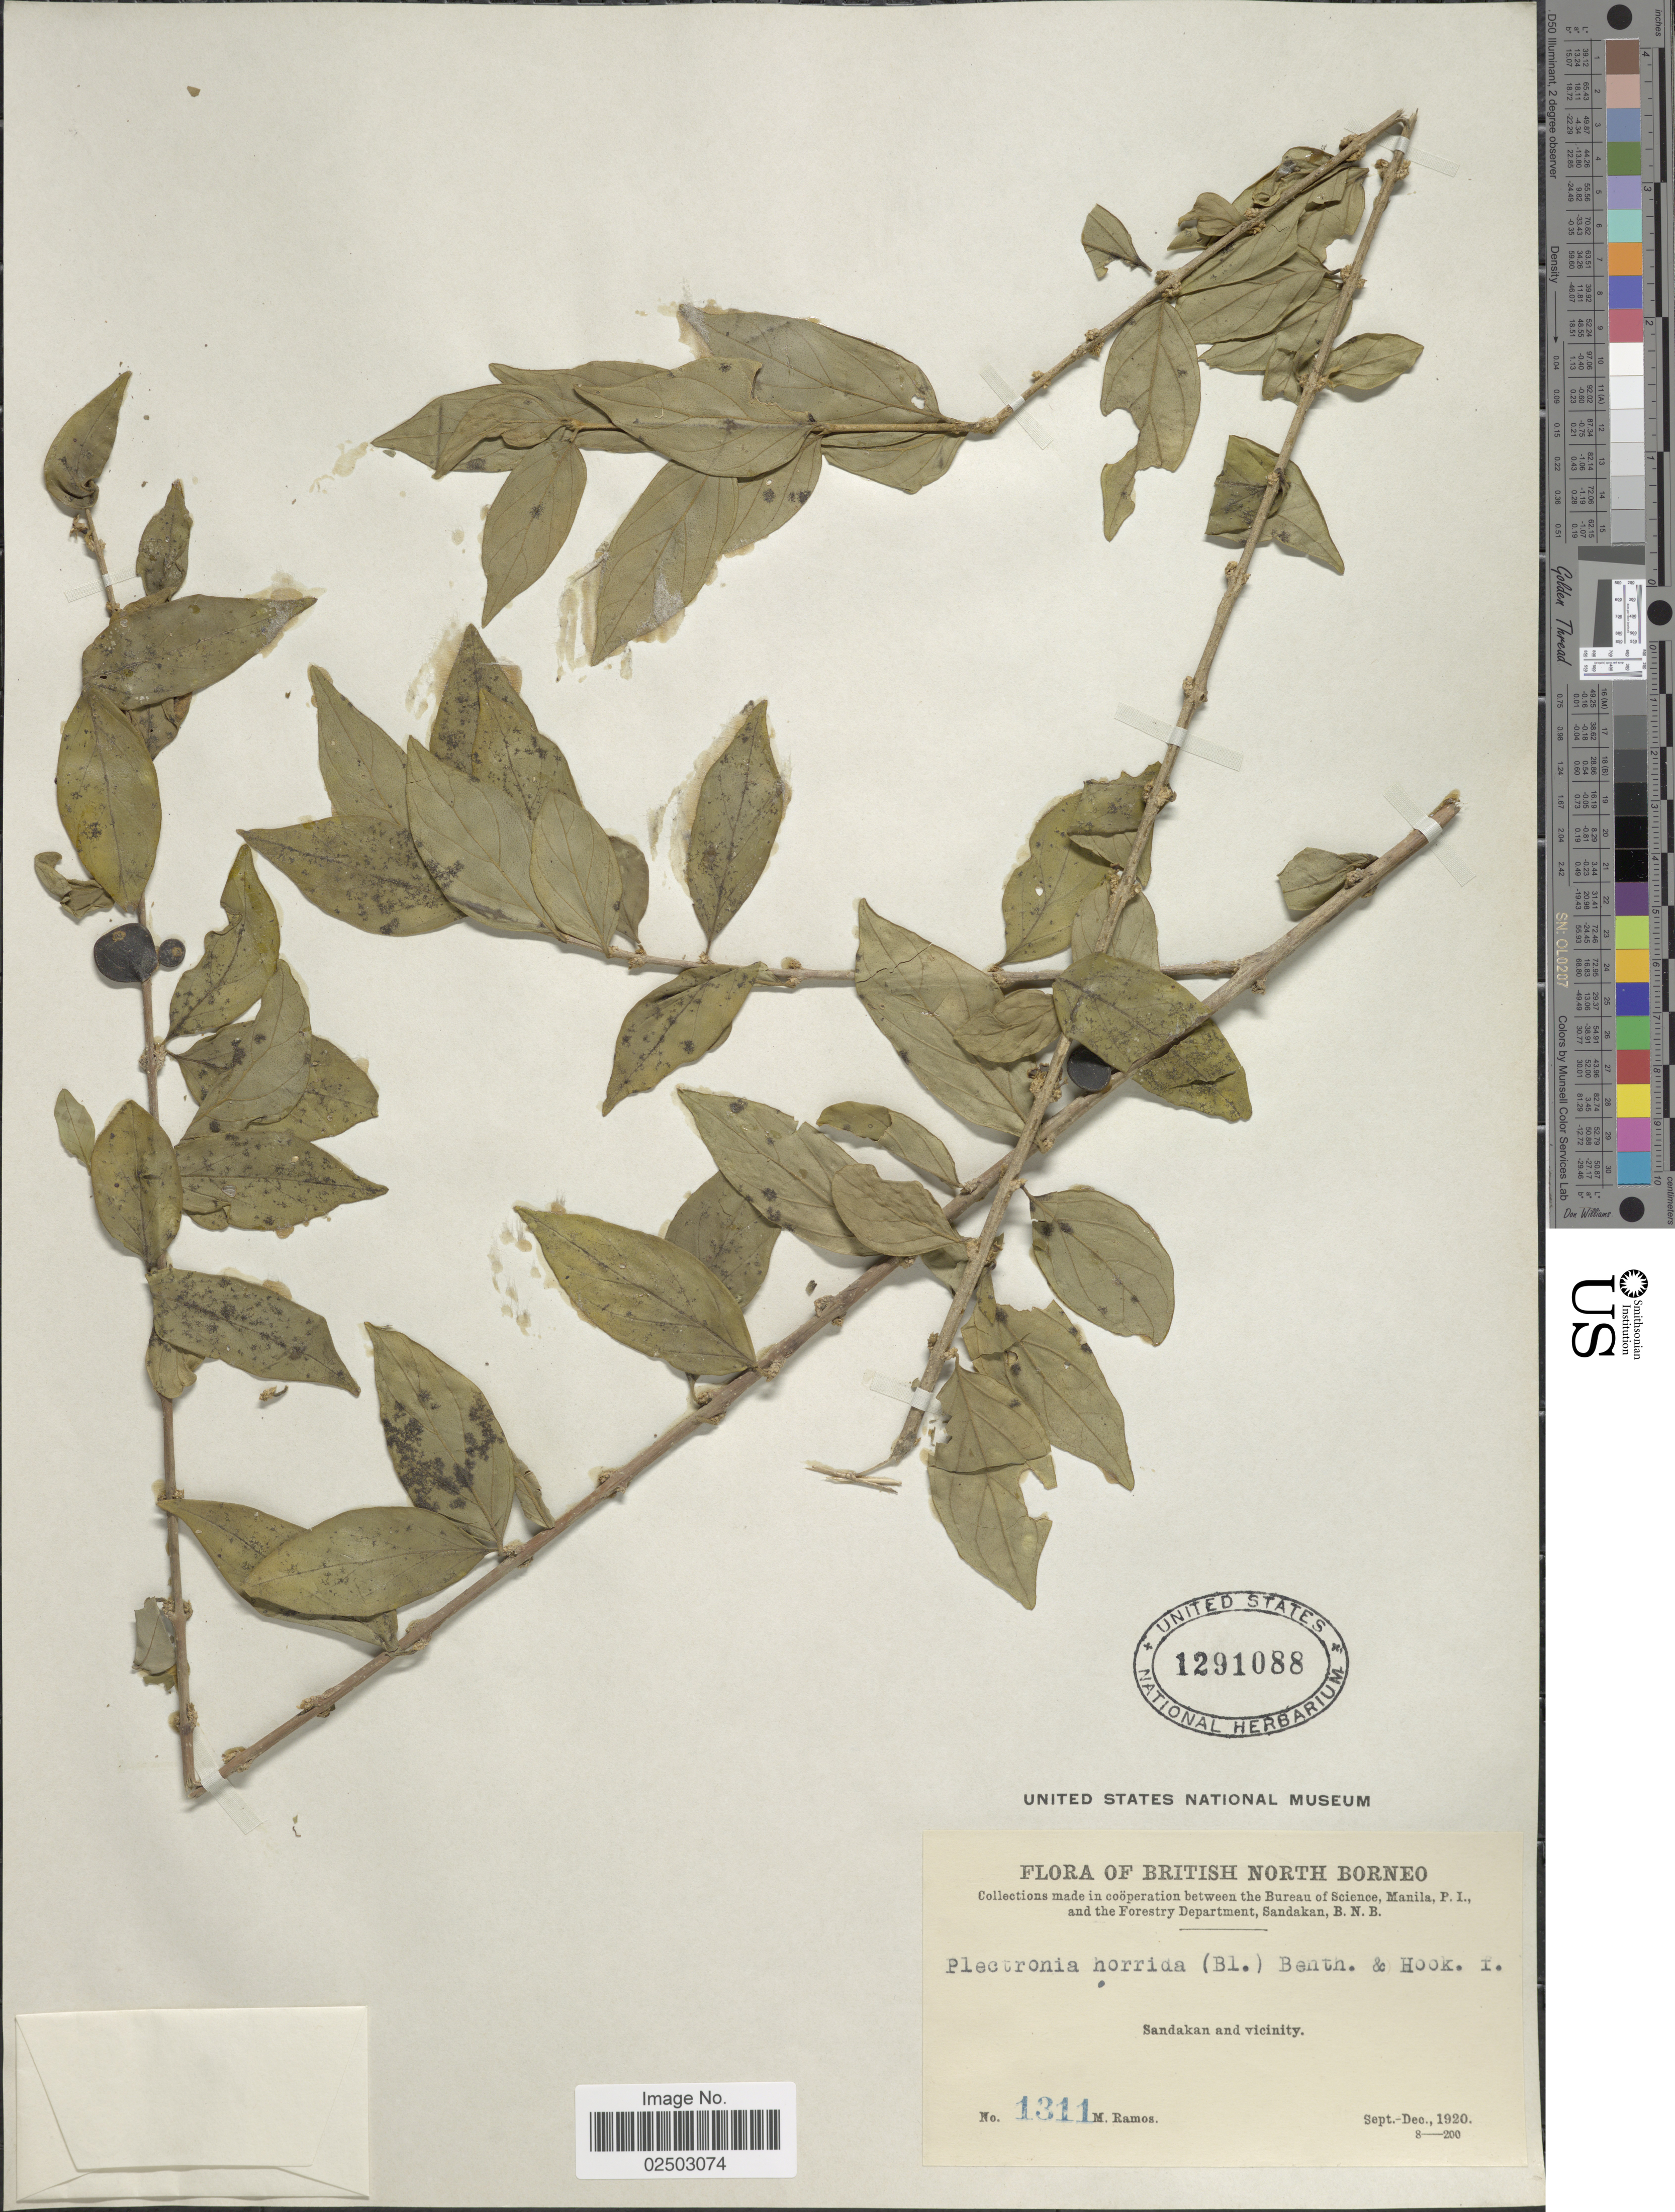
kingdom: Plantae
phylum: Tracheophyta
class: Magnoliopsida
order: Gentianales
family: Rubiaceae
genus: Canthium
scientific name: Canthium horridum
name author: Blume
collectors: M. Ramos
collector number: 1311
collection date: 1920-09/1920-12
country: Malaysia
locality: British North Borneo, Sandakan and vicinity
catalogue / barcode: US 1291088